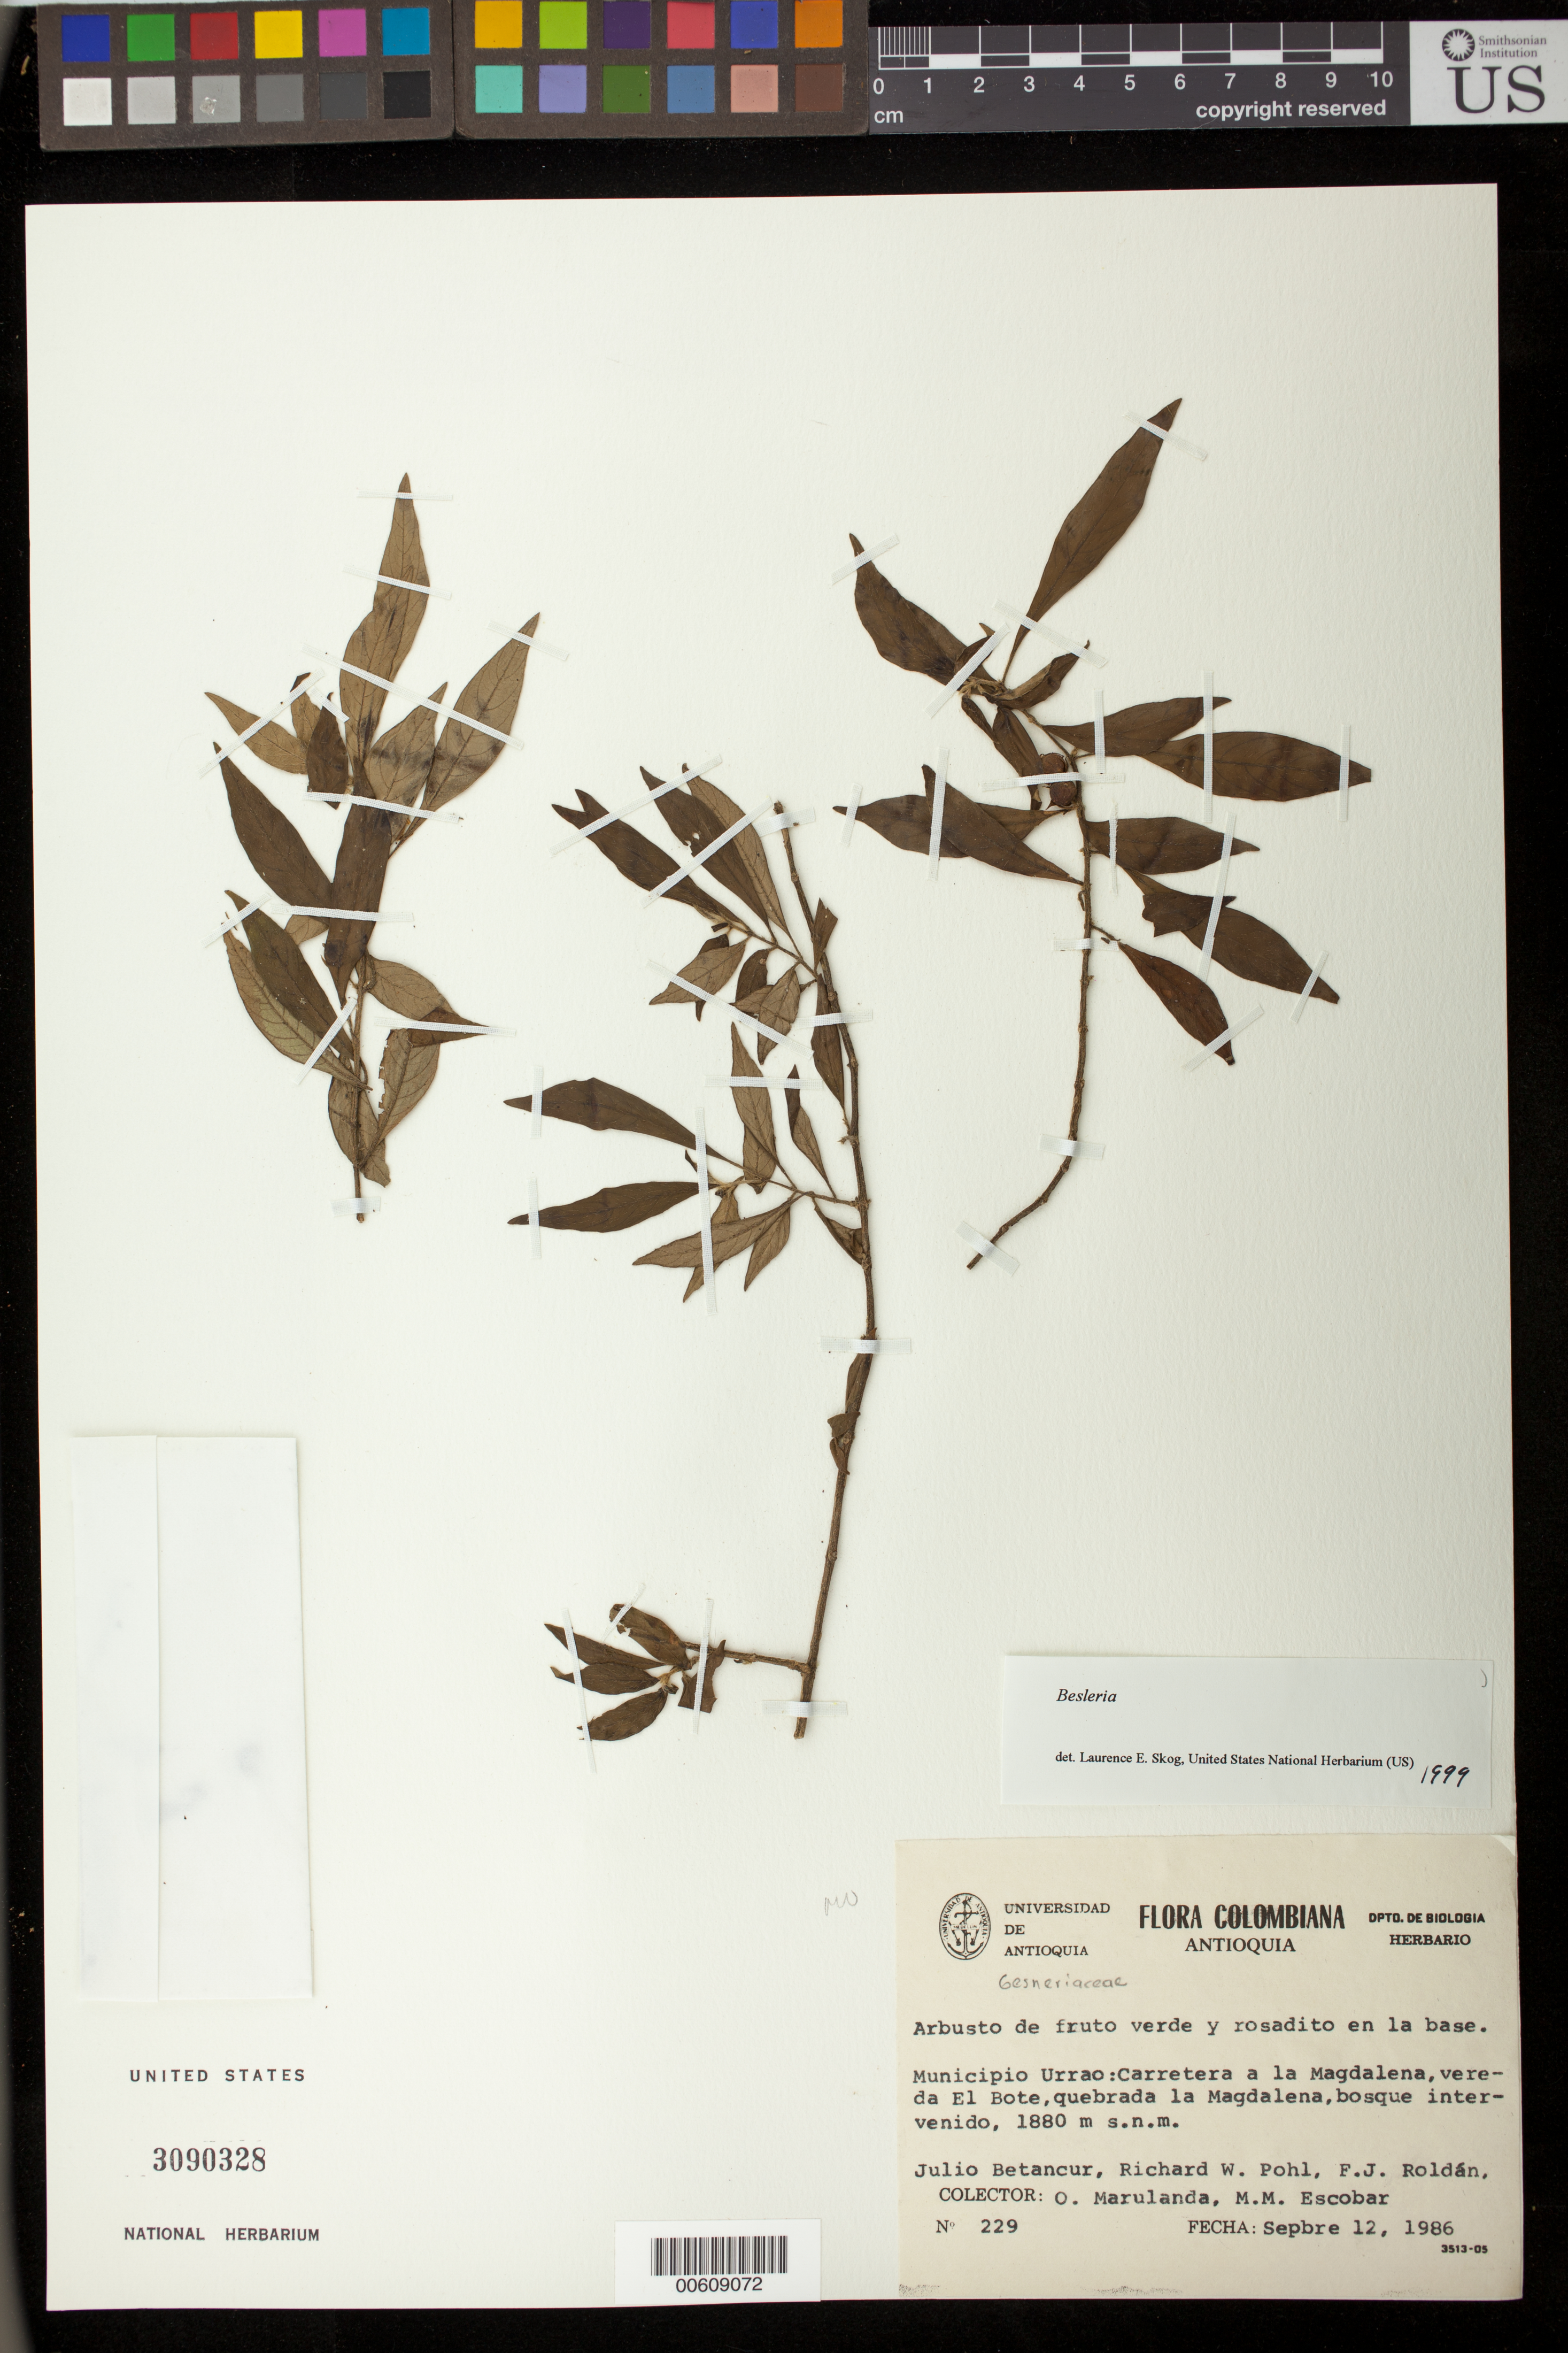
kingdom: Plantae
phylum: Tracheophyta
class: Magnoliopsida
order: Lamiales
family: Gesneriaceae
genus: Besleria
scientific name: Besleria sp.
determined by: Skog, Laurence E.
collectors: J. C. Betancur, R. W. Pohl, F. J. Roldán, O. Marulanda & M. Escobar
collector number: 229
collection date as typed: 12 Sep 1986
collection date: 1986-09-12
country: Colombia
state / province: Antioquia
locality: Mpio. Urrao: Carretera a la Magdalena, vereda El Bote, quebrada la Magdalena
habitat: Bosque intervenido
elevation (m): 1880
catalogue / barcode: US 3090328